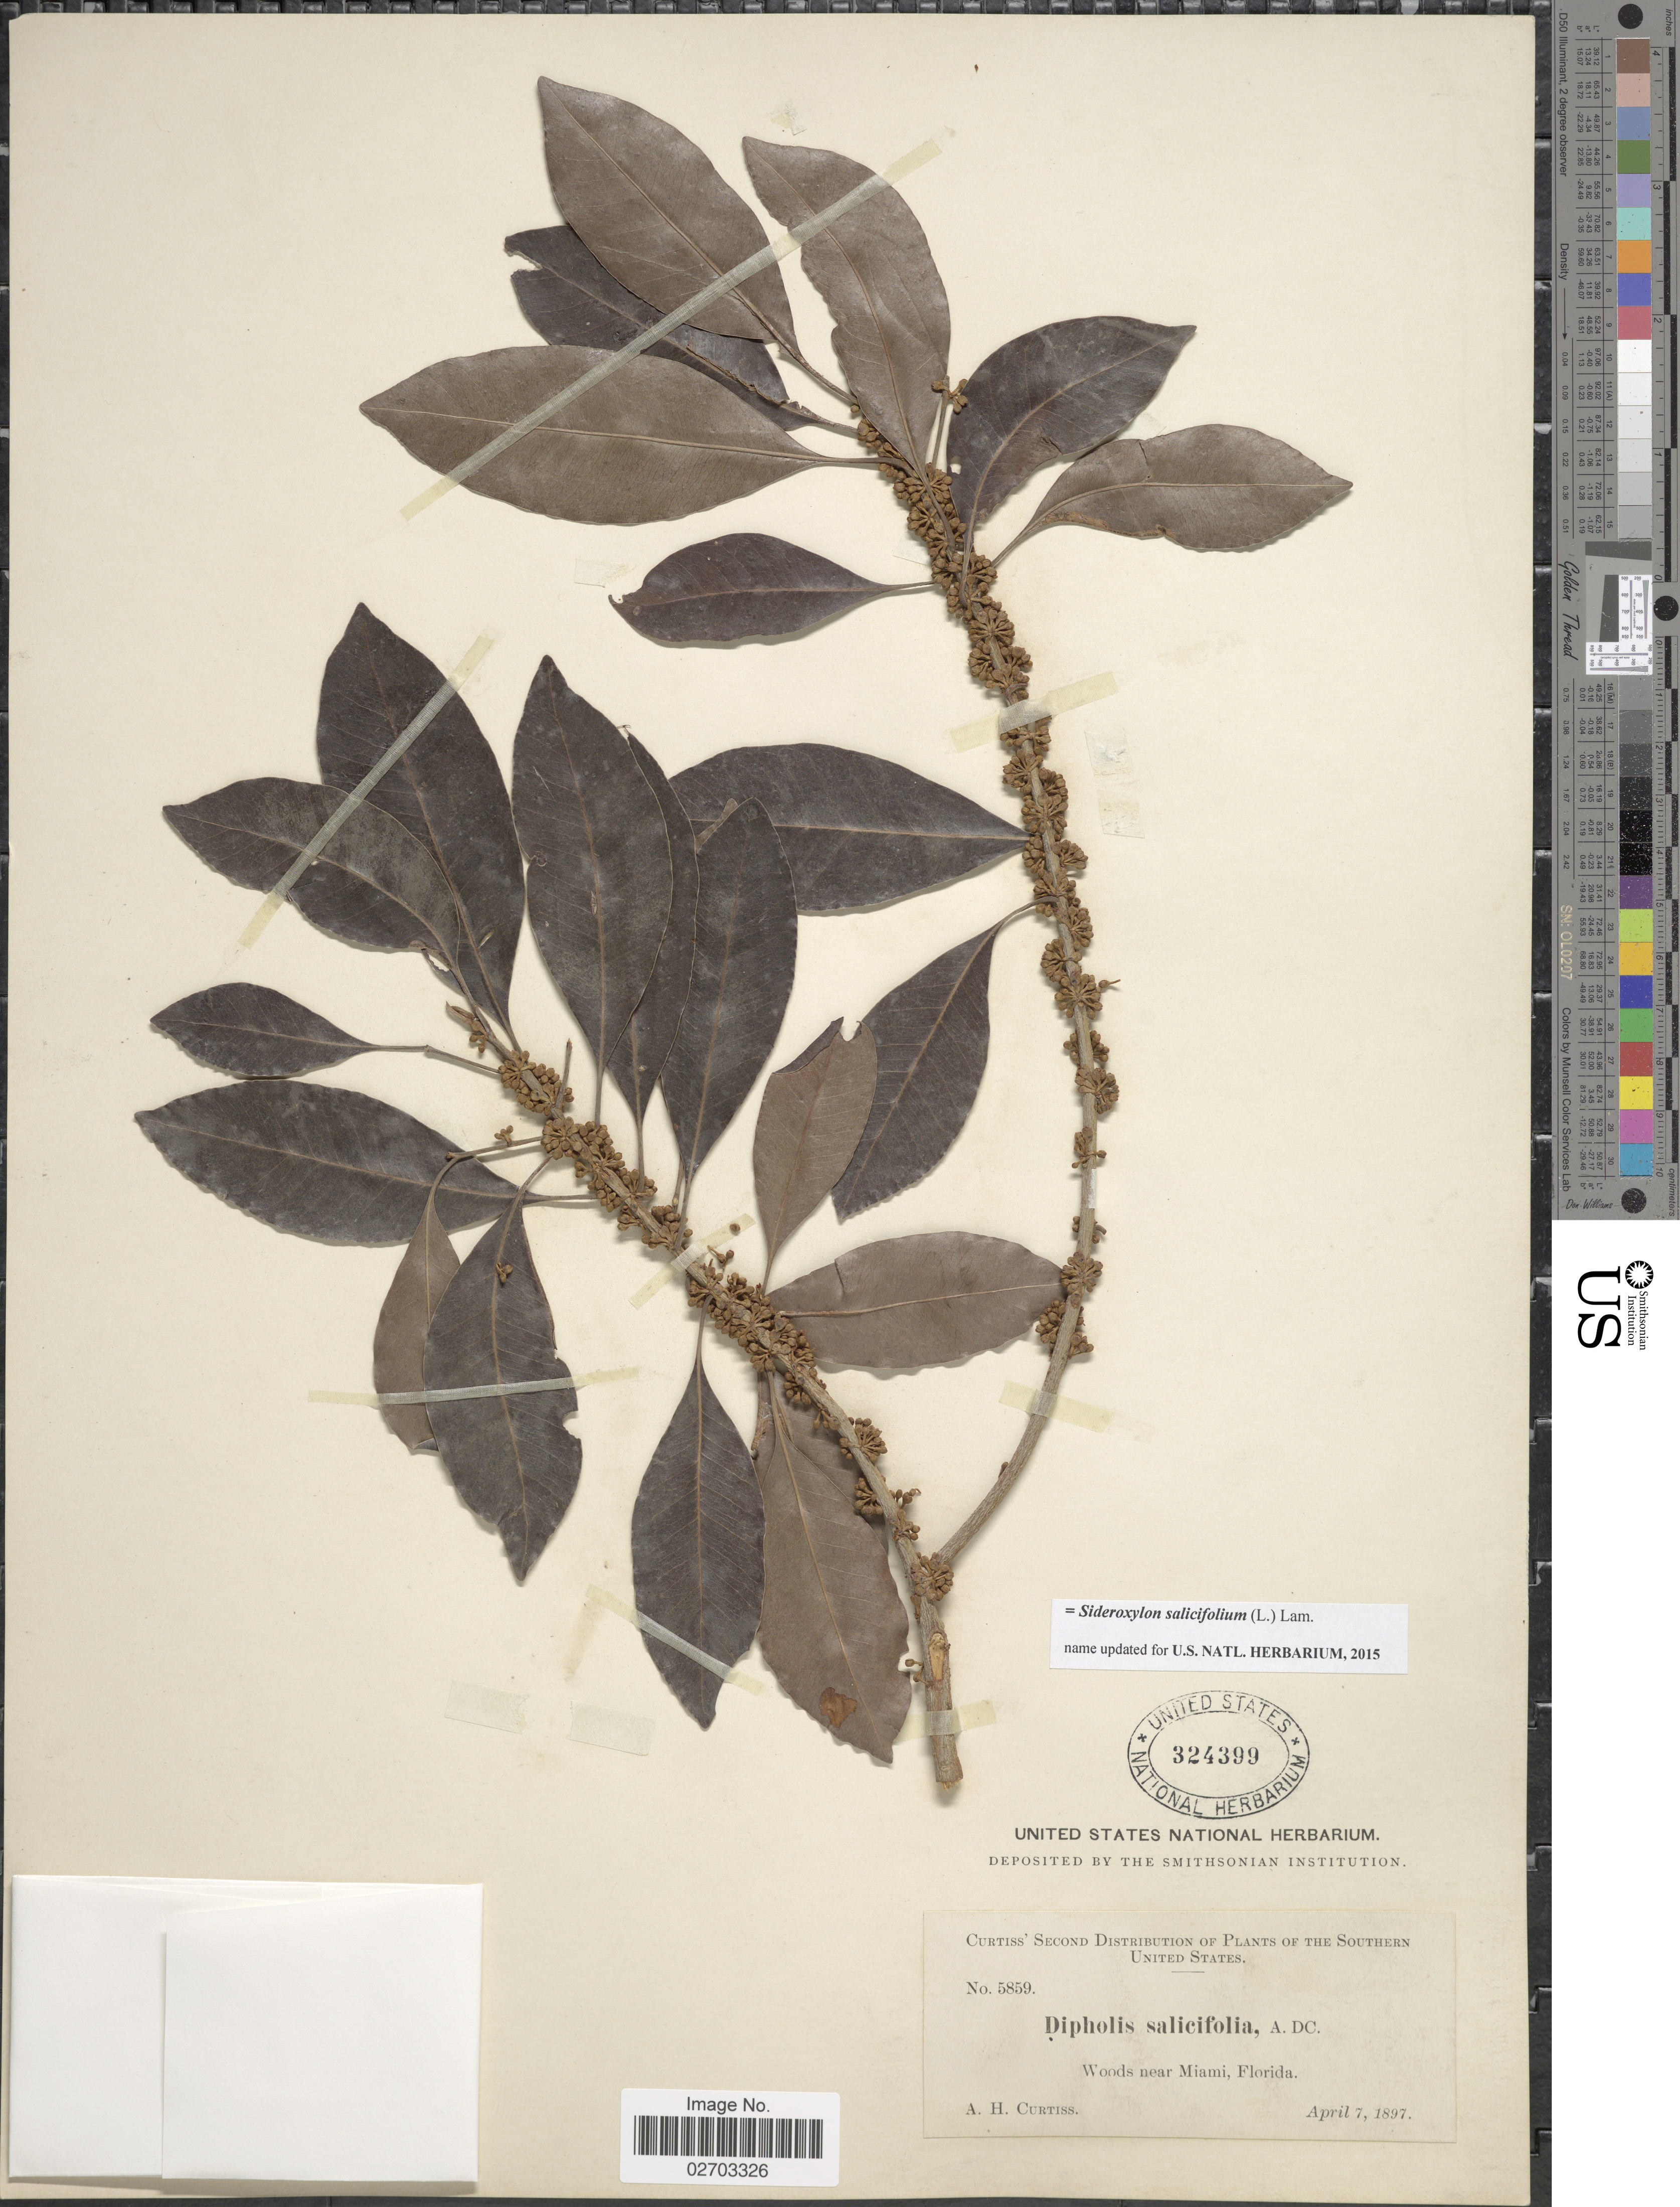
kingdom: Plantae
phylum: Tracheophyta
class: Magnoliopsida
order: Ericales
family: Sapotaceae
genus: Sideroxylon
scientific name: Sideroxylon salicifolium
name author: (L.) Lam.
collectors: A. H. Curtiss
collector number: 5859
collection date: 1897-04-07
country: United States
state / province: Florida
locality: Southern United States, woods near Miami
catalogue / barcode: US 324399